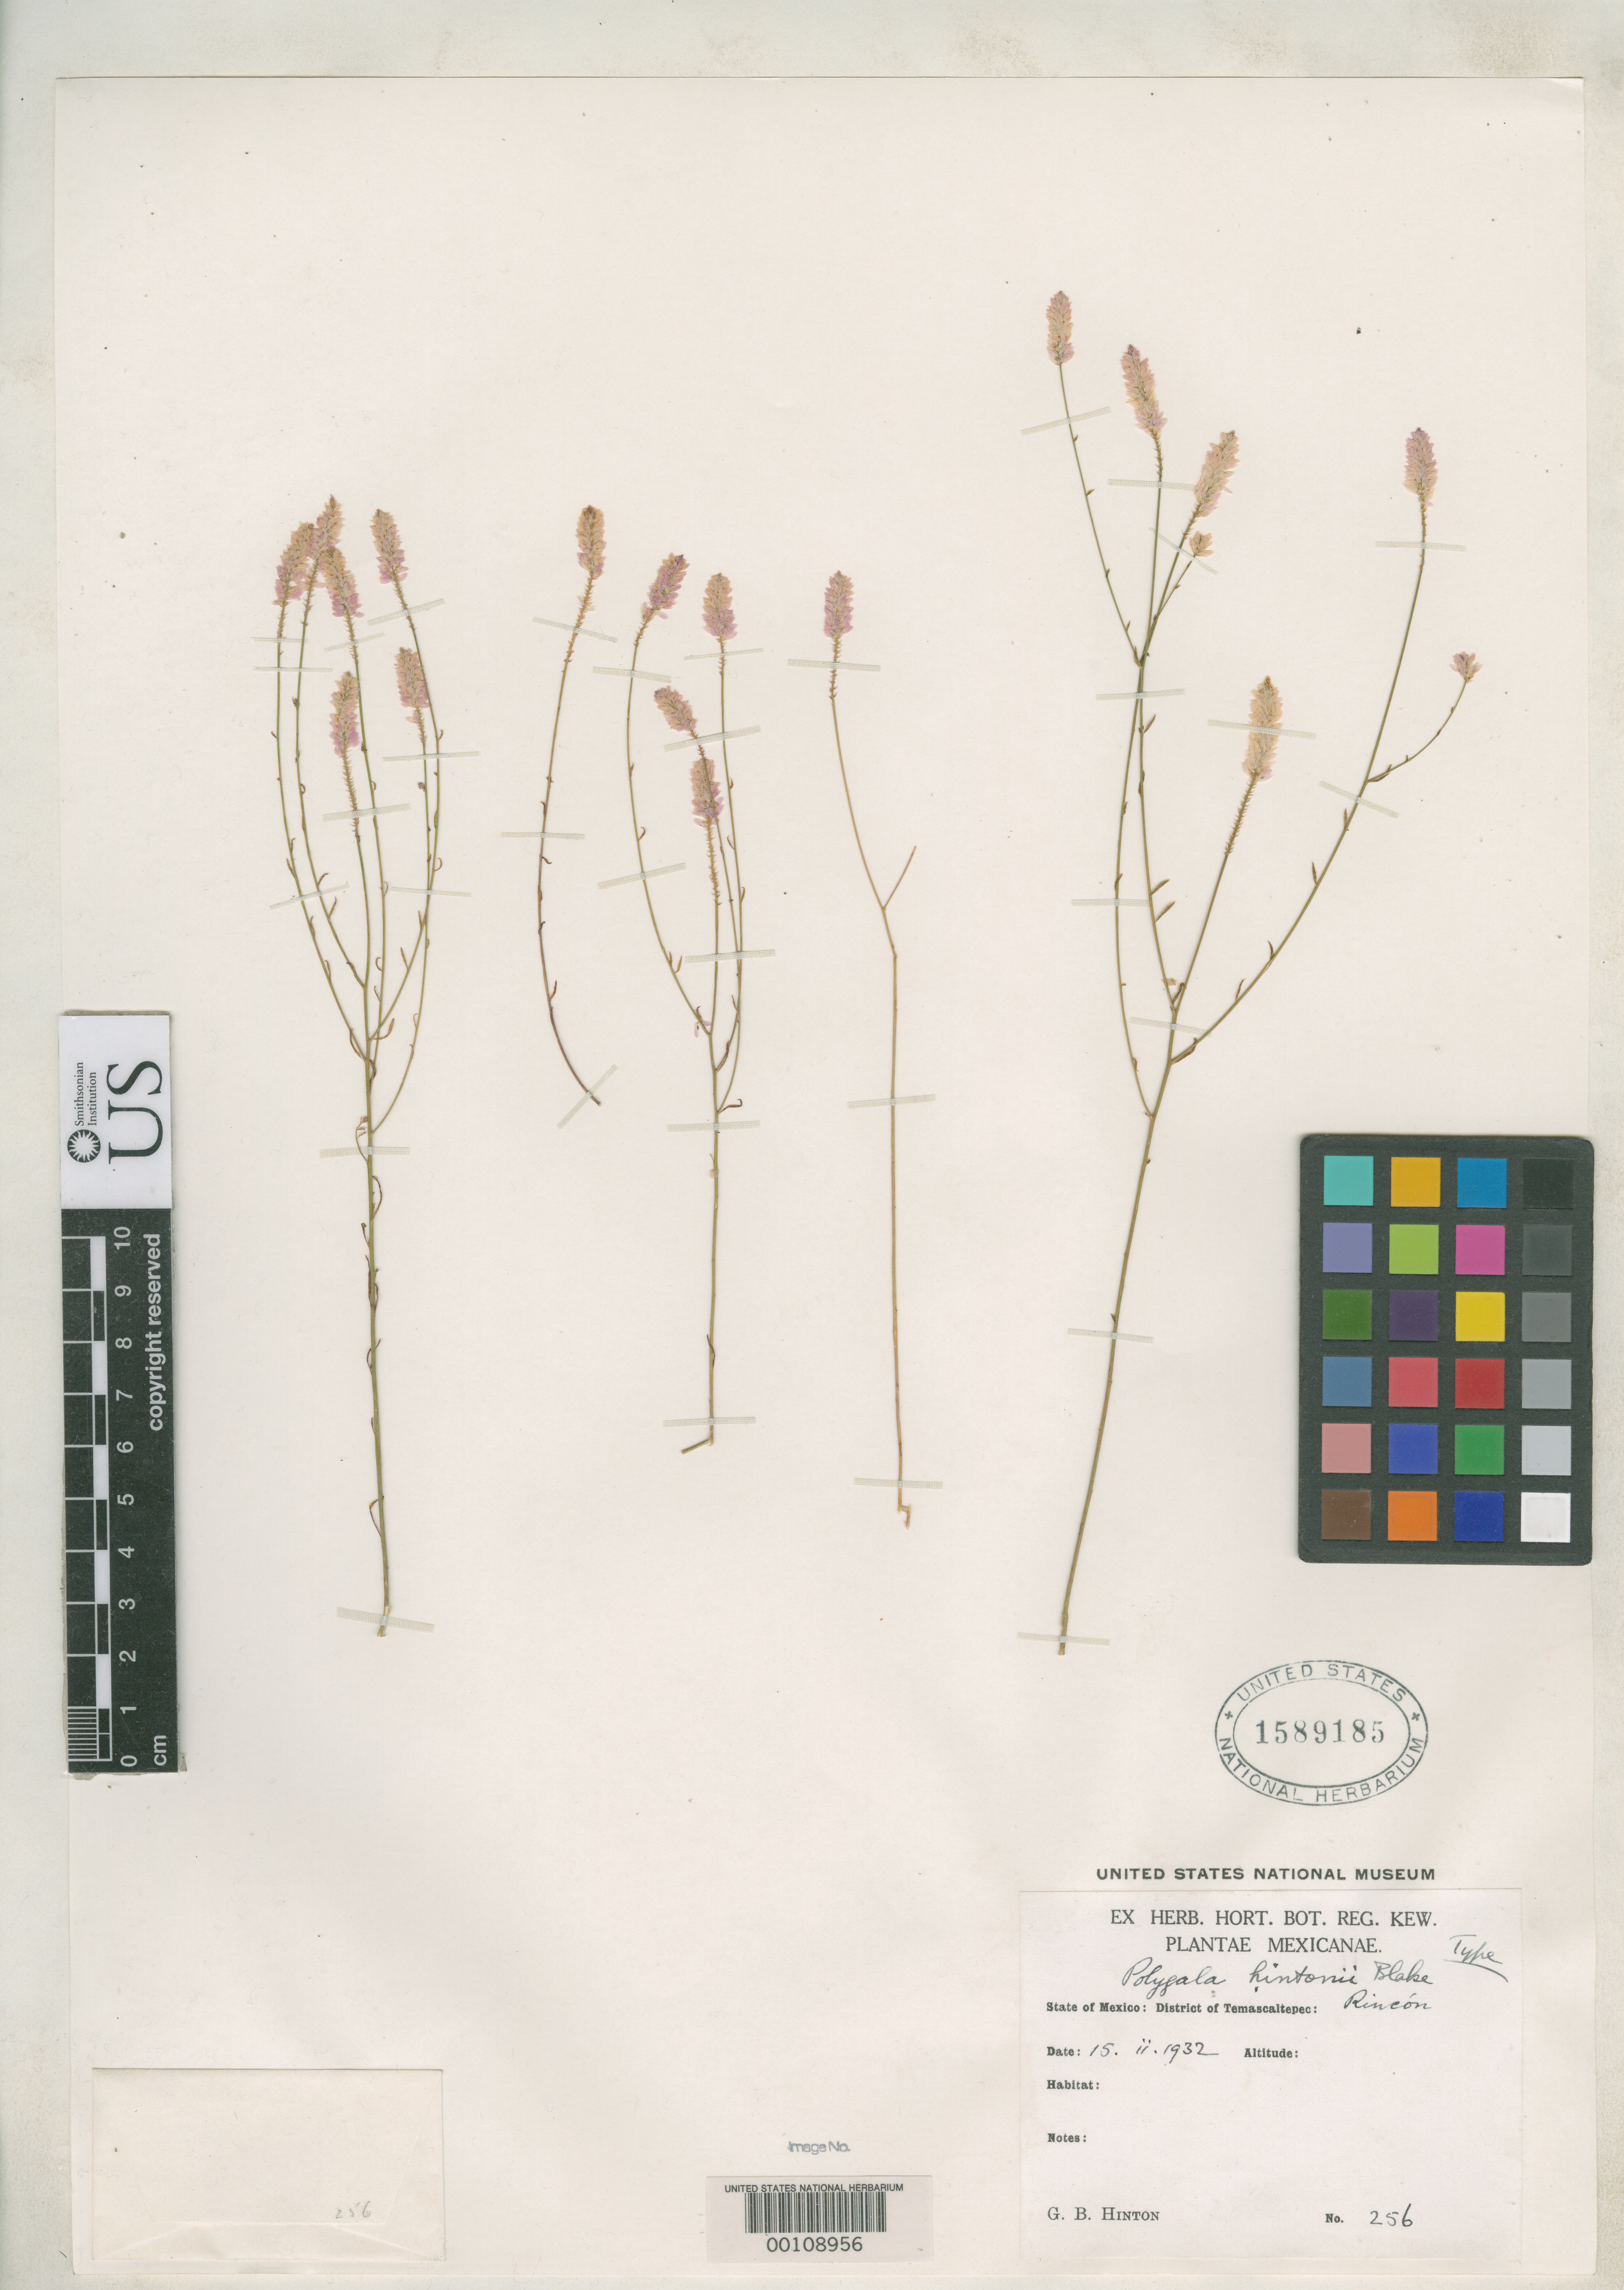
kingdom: Plantae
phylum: Tracheophyta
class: Magnoliopsida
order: Fabales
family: Polygalaceae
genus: Polygala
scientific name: Polygala hintonii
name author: S.F. Blake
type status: Holotype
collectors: G. B. Hinton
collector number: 256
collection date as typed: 15 Feb 1932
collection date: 1932-02-15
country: Mexico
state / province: México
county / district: Temascaltepec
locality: Rincon.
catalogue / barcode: US 1589185